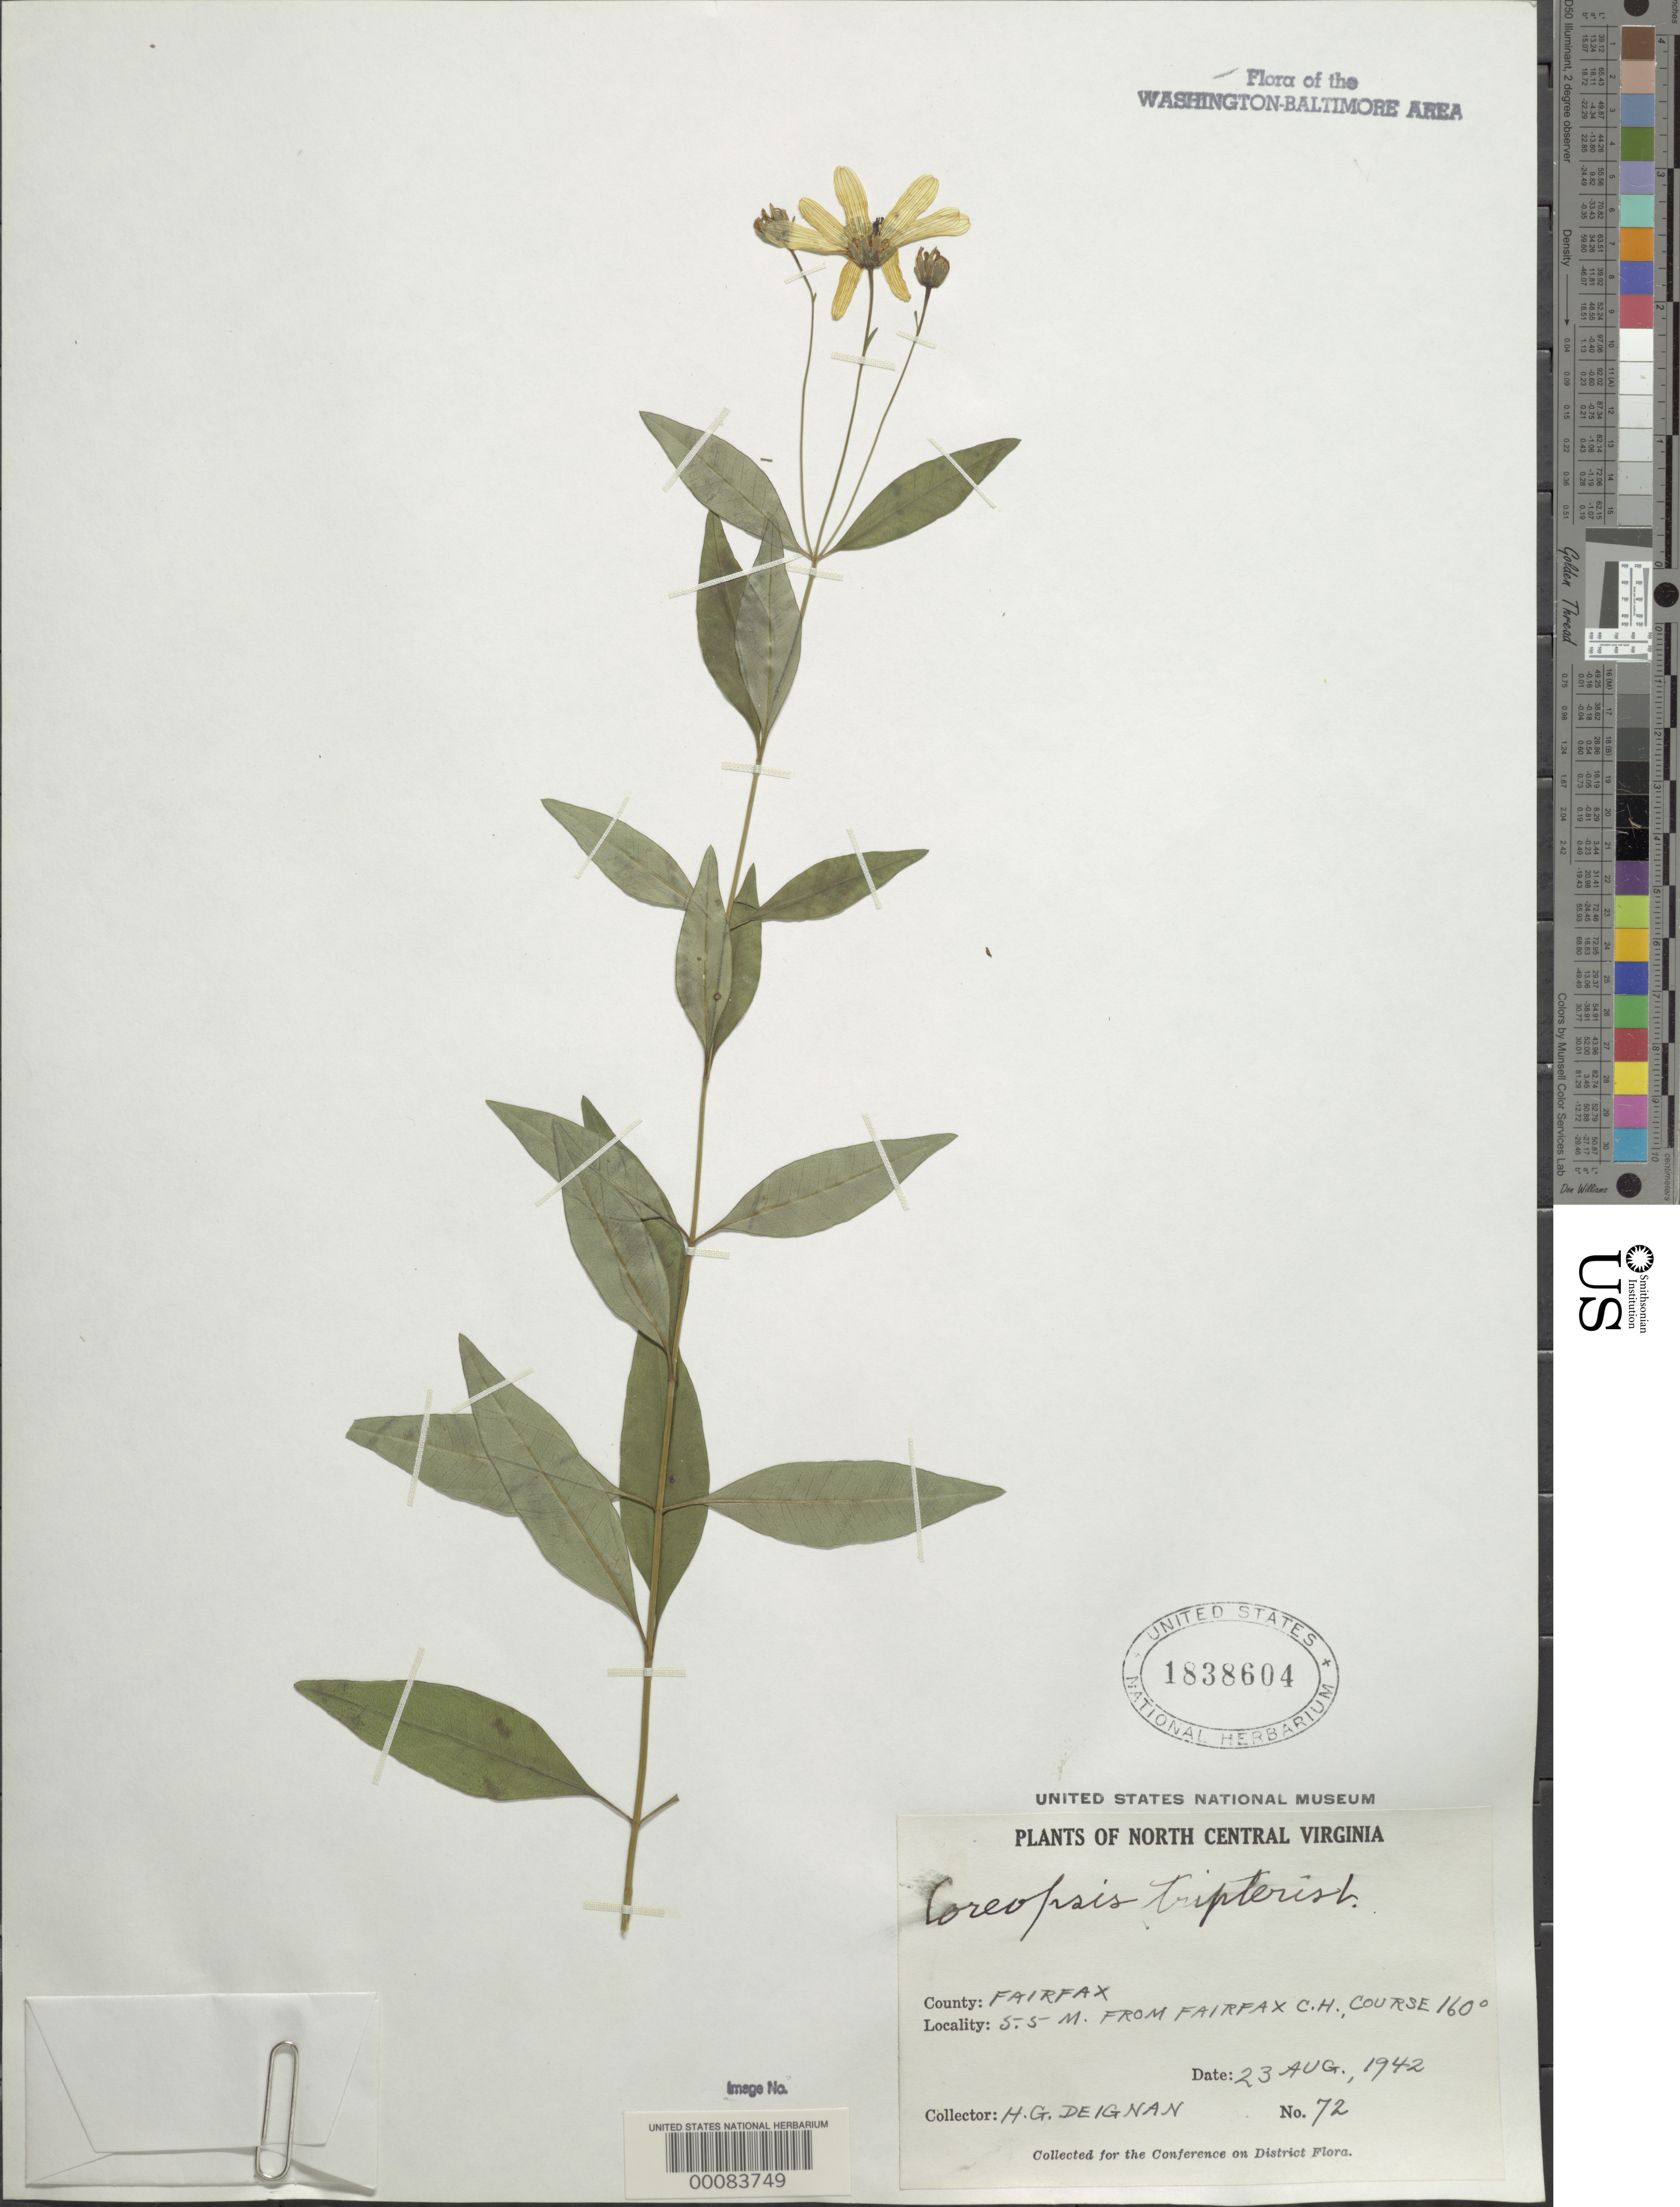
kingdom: Plantae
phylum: Tracheophyta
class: Magnoliopsida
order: Asterales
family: Asteraceae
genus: Coreopsis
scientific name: Coreopsis tripteris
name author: L.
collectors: H. Deignan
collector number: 72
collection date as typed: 23 Aug 1942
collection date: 1942-08-23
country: United States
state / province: Virginia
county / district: Fairfax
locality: Near Fairfax Courthouse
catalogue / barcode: US 1838604